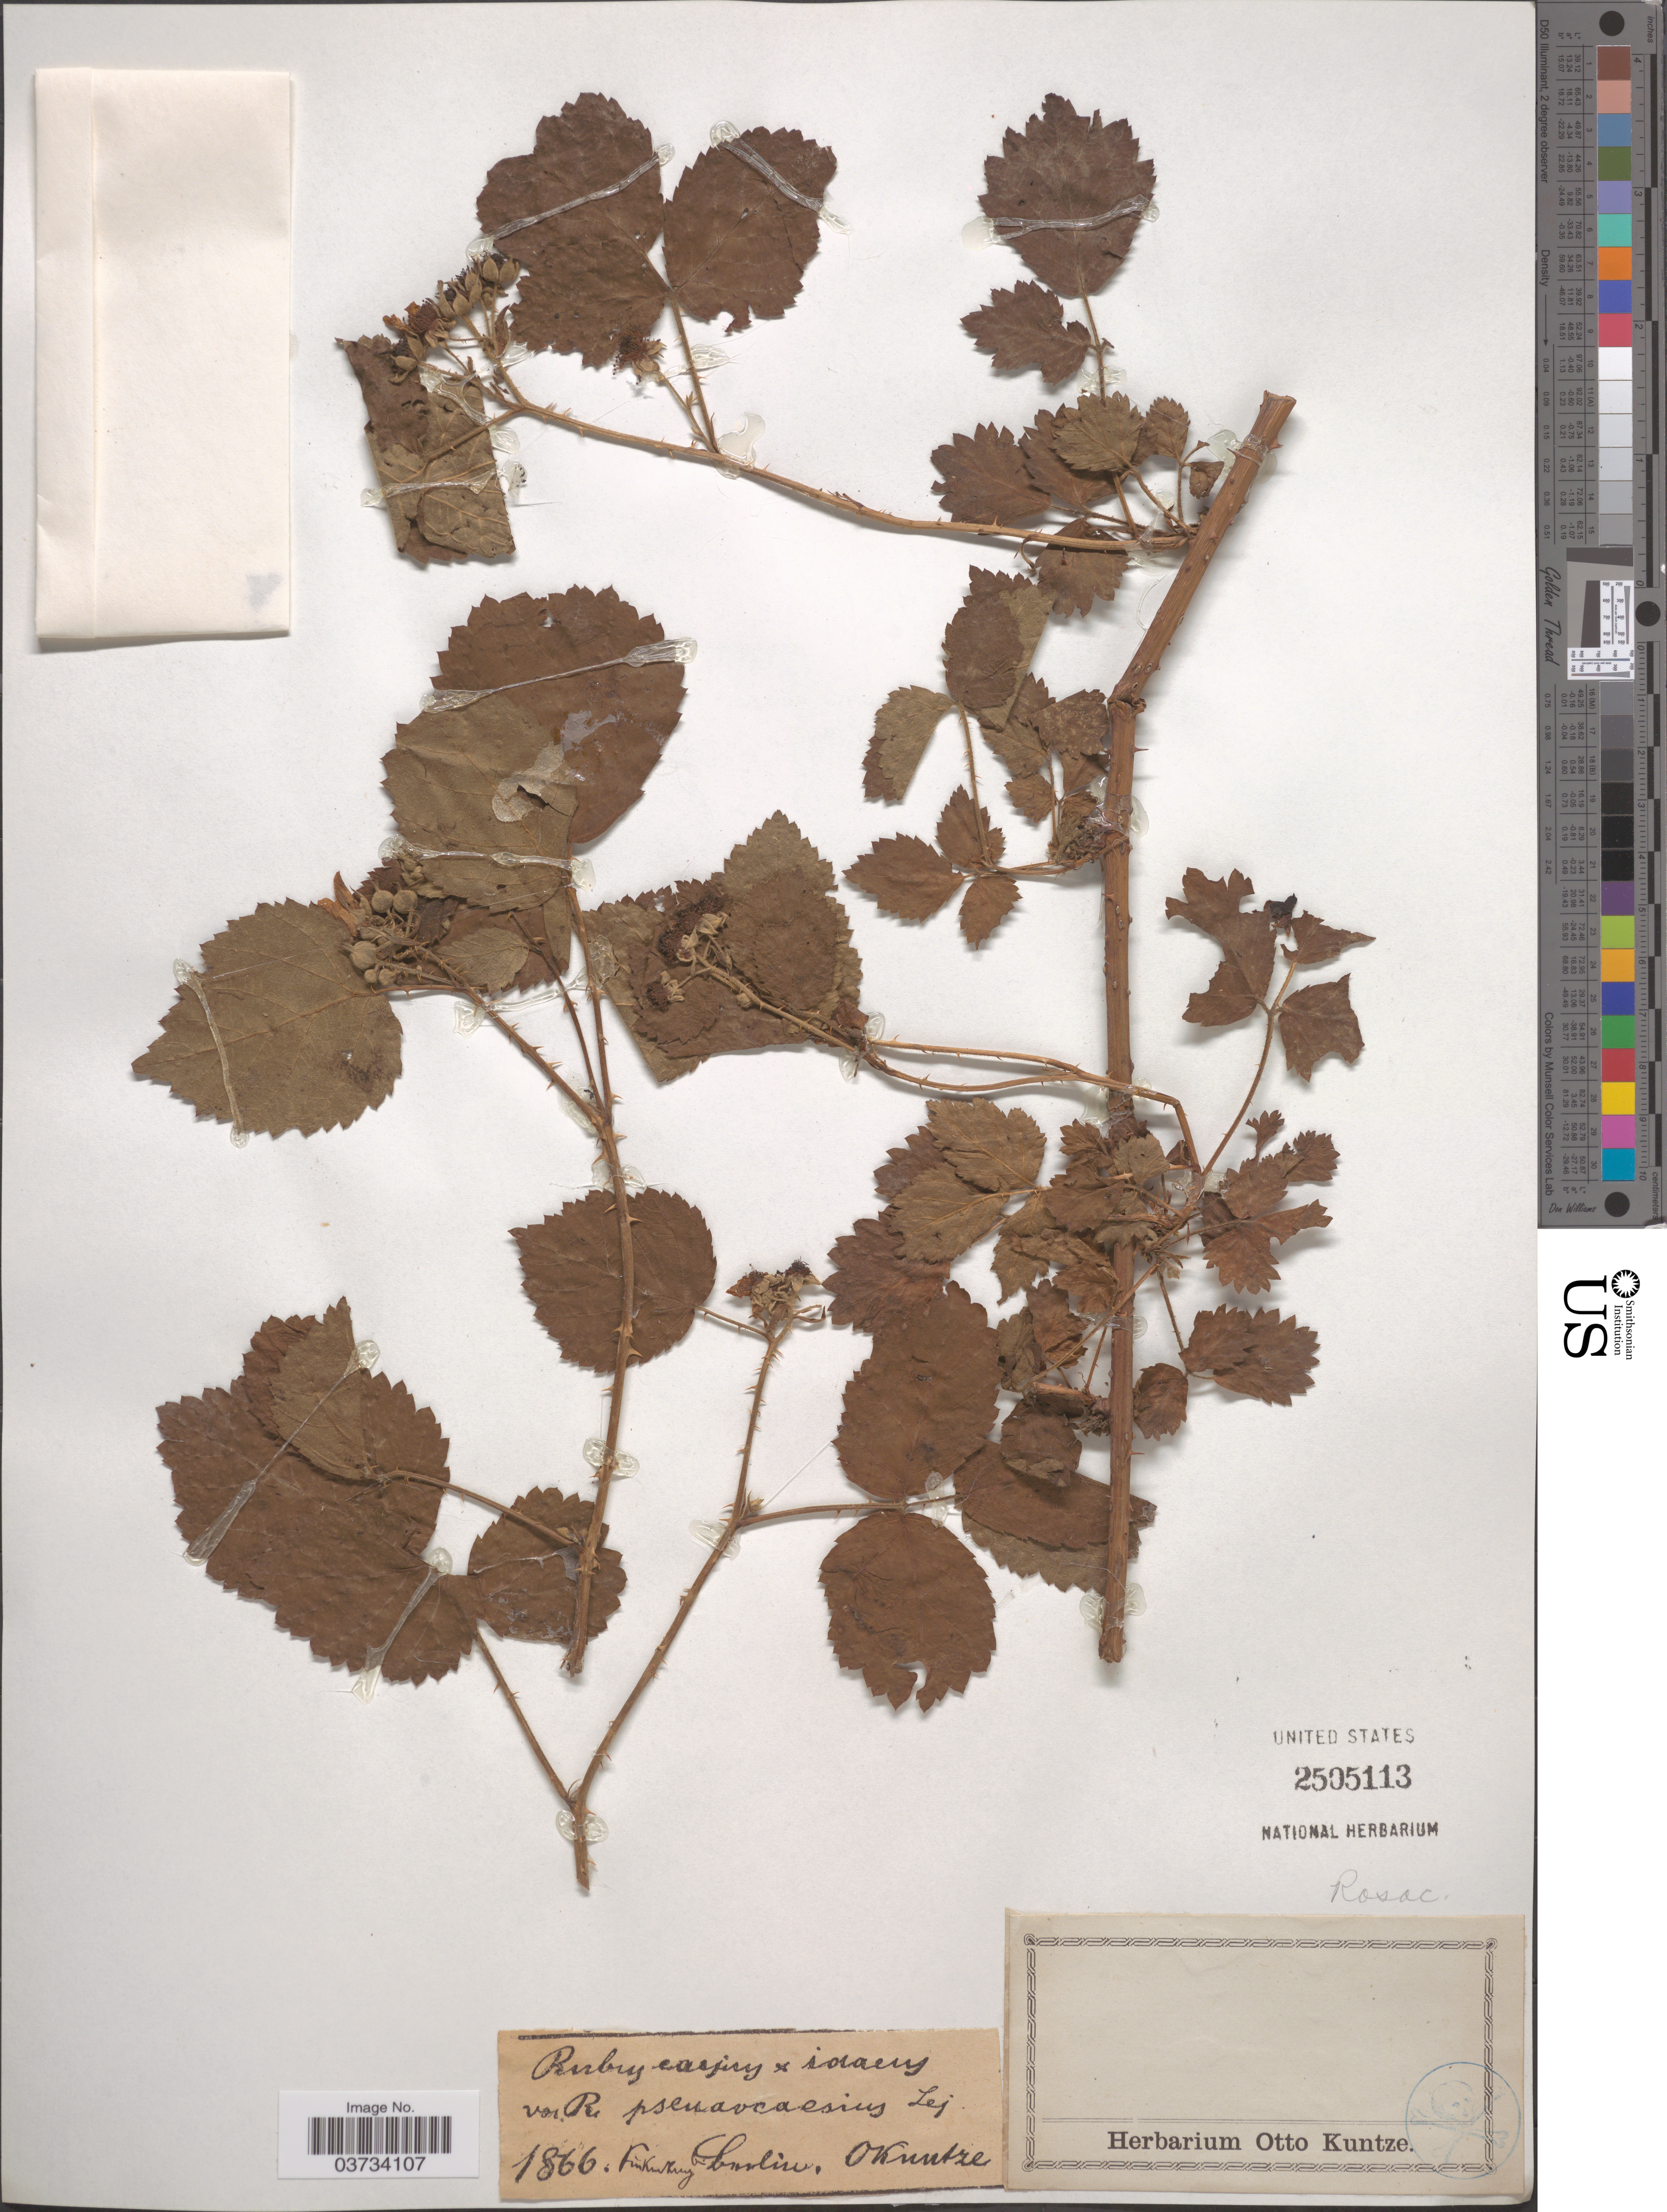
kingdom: Plantae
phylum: Tracheophyta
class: Magnoliopsida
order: Rosales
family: Rosaceae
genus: Rubus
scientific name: Rubus caesius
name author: L.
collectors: C.E.O. Kuntze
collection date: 1866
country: Germany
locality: Finkenkrug bein Berlin [interpreted]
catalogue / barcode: US 2505113